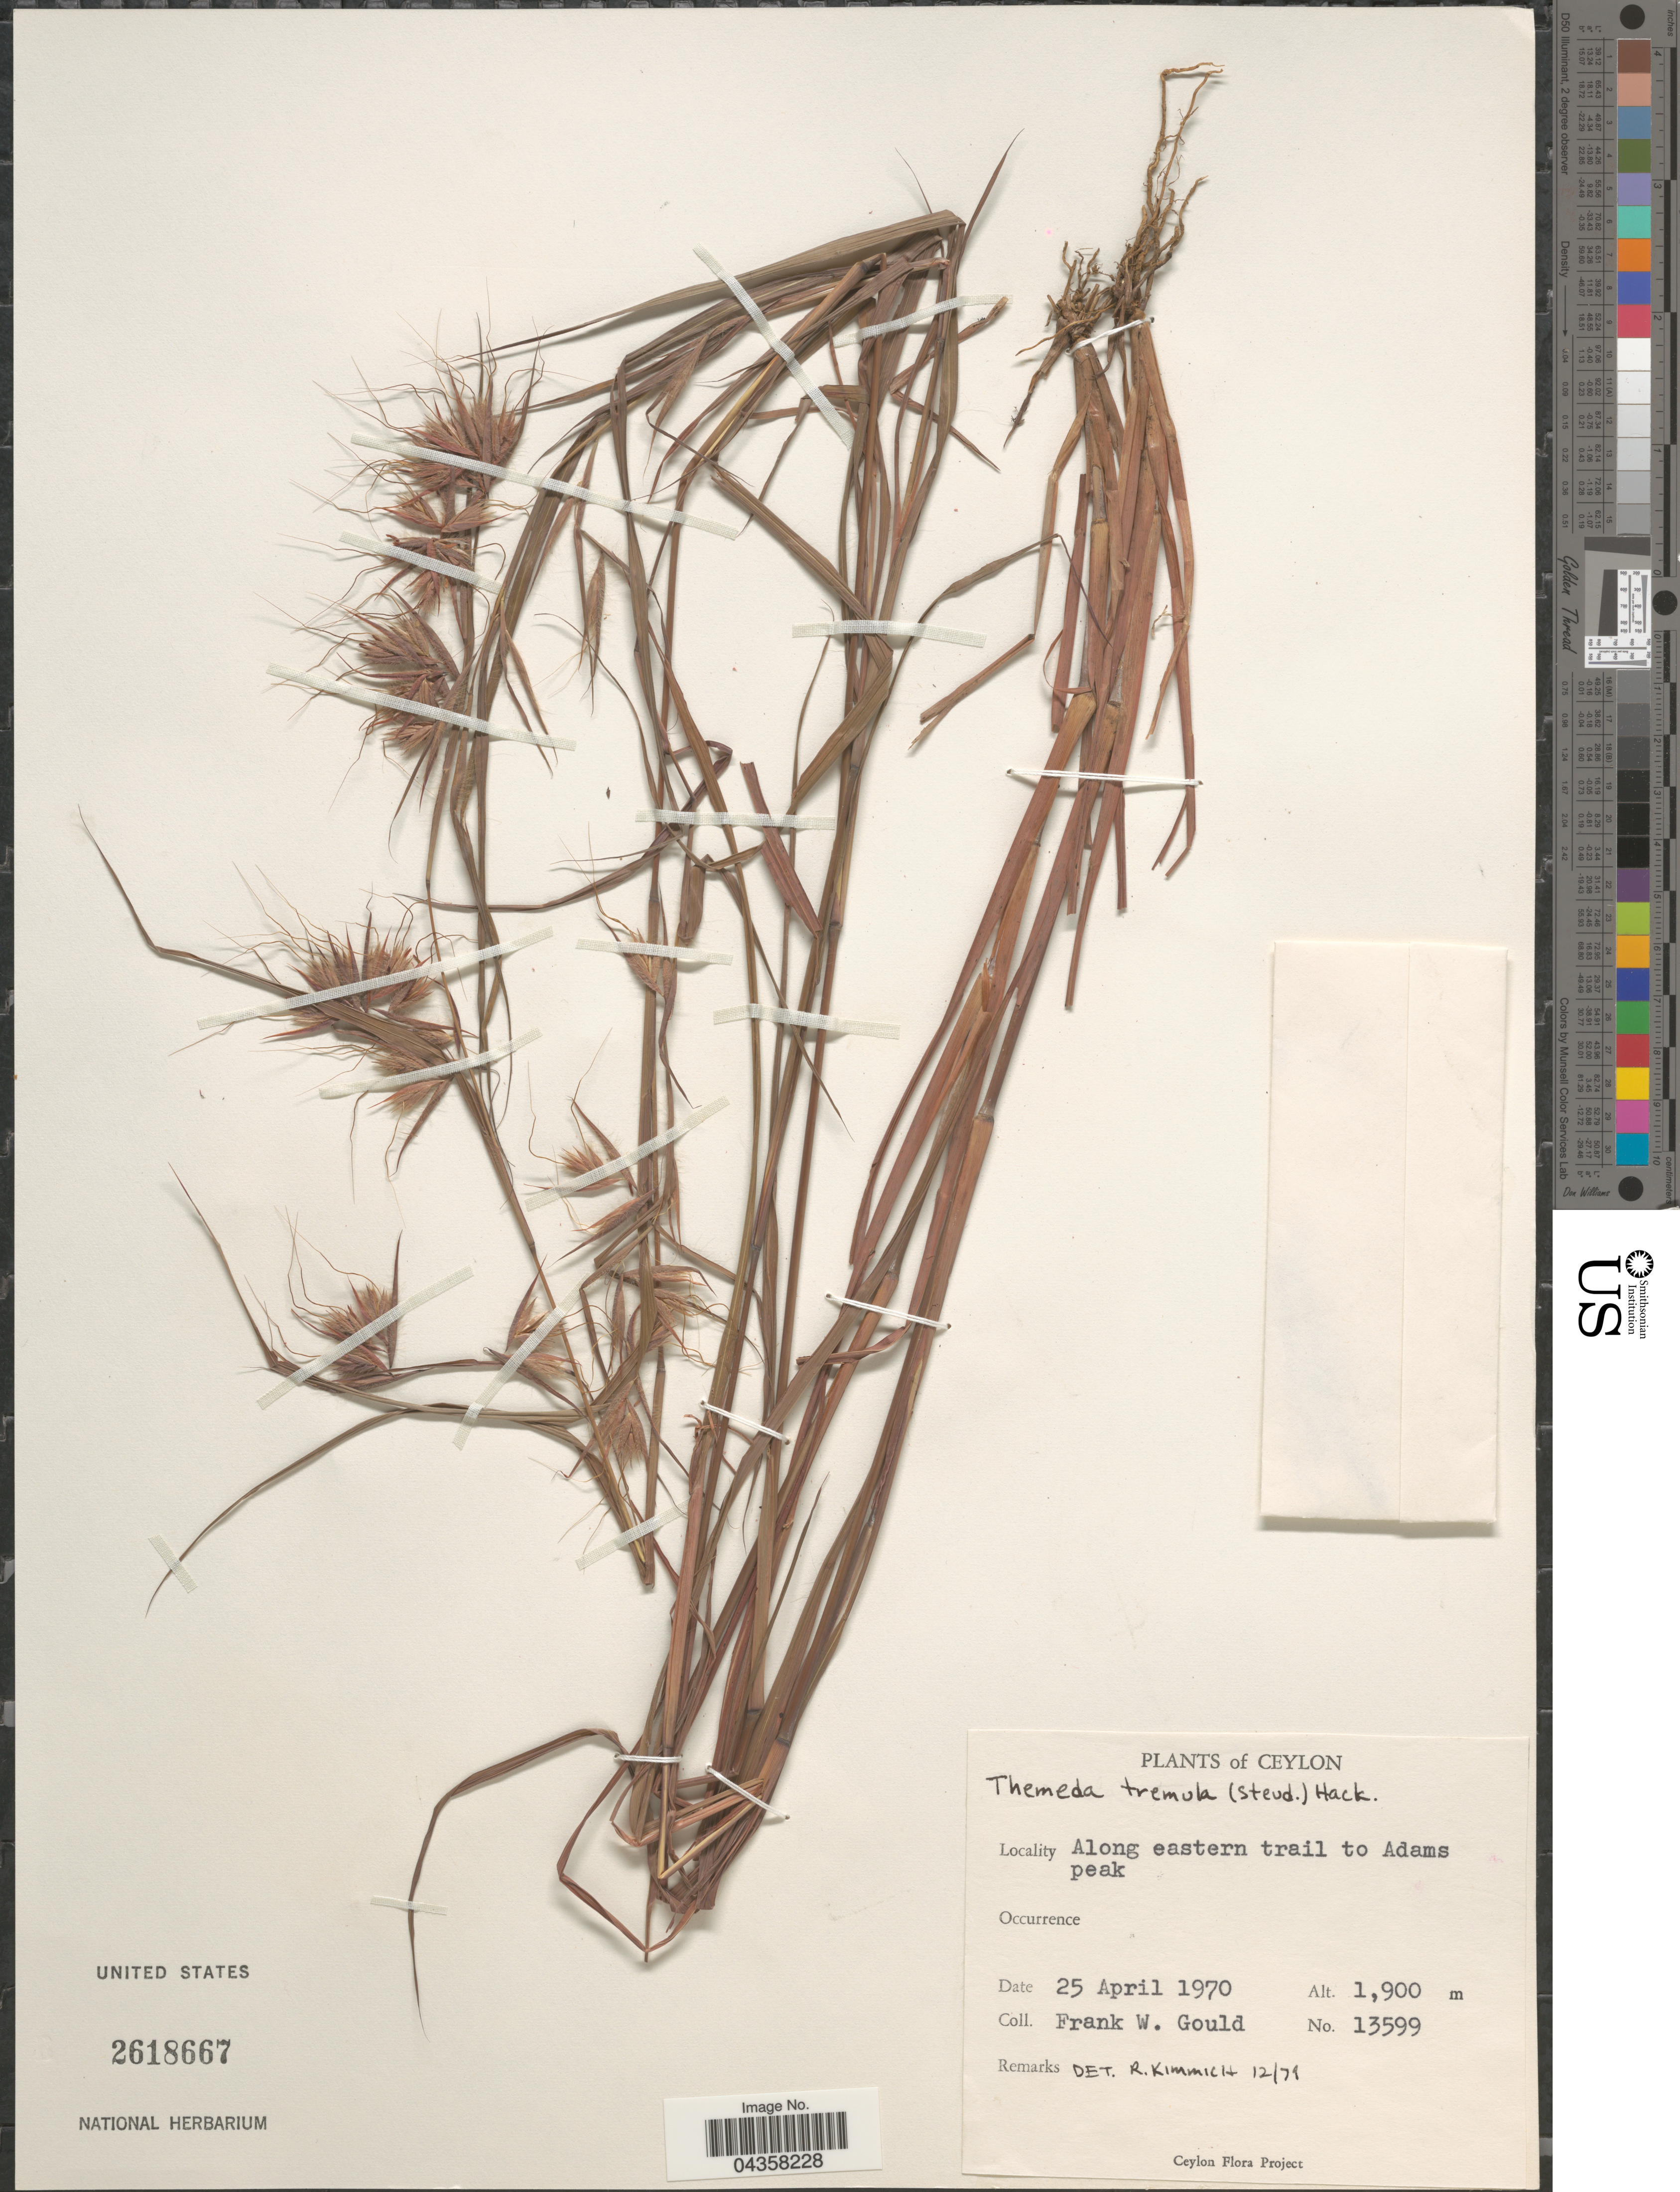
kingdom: Plantae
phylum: Tracheophyta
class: Liliopsida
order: Poales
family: Poaceae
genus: Themeda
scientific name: Themeda tremula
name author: (Nees) Hack.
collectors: F. W. Gould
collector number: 13599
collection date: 1970-04-25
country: Sri Lanka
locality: Ceylon. Along eastern trail to Adams peak.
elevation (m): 1900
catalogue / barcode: US 2618667